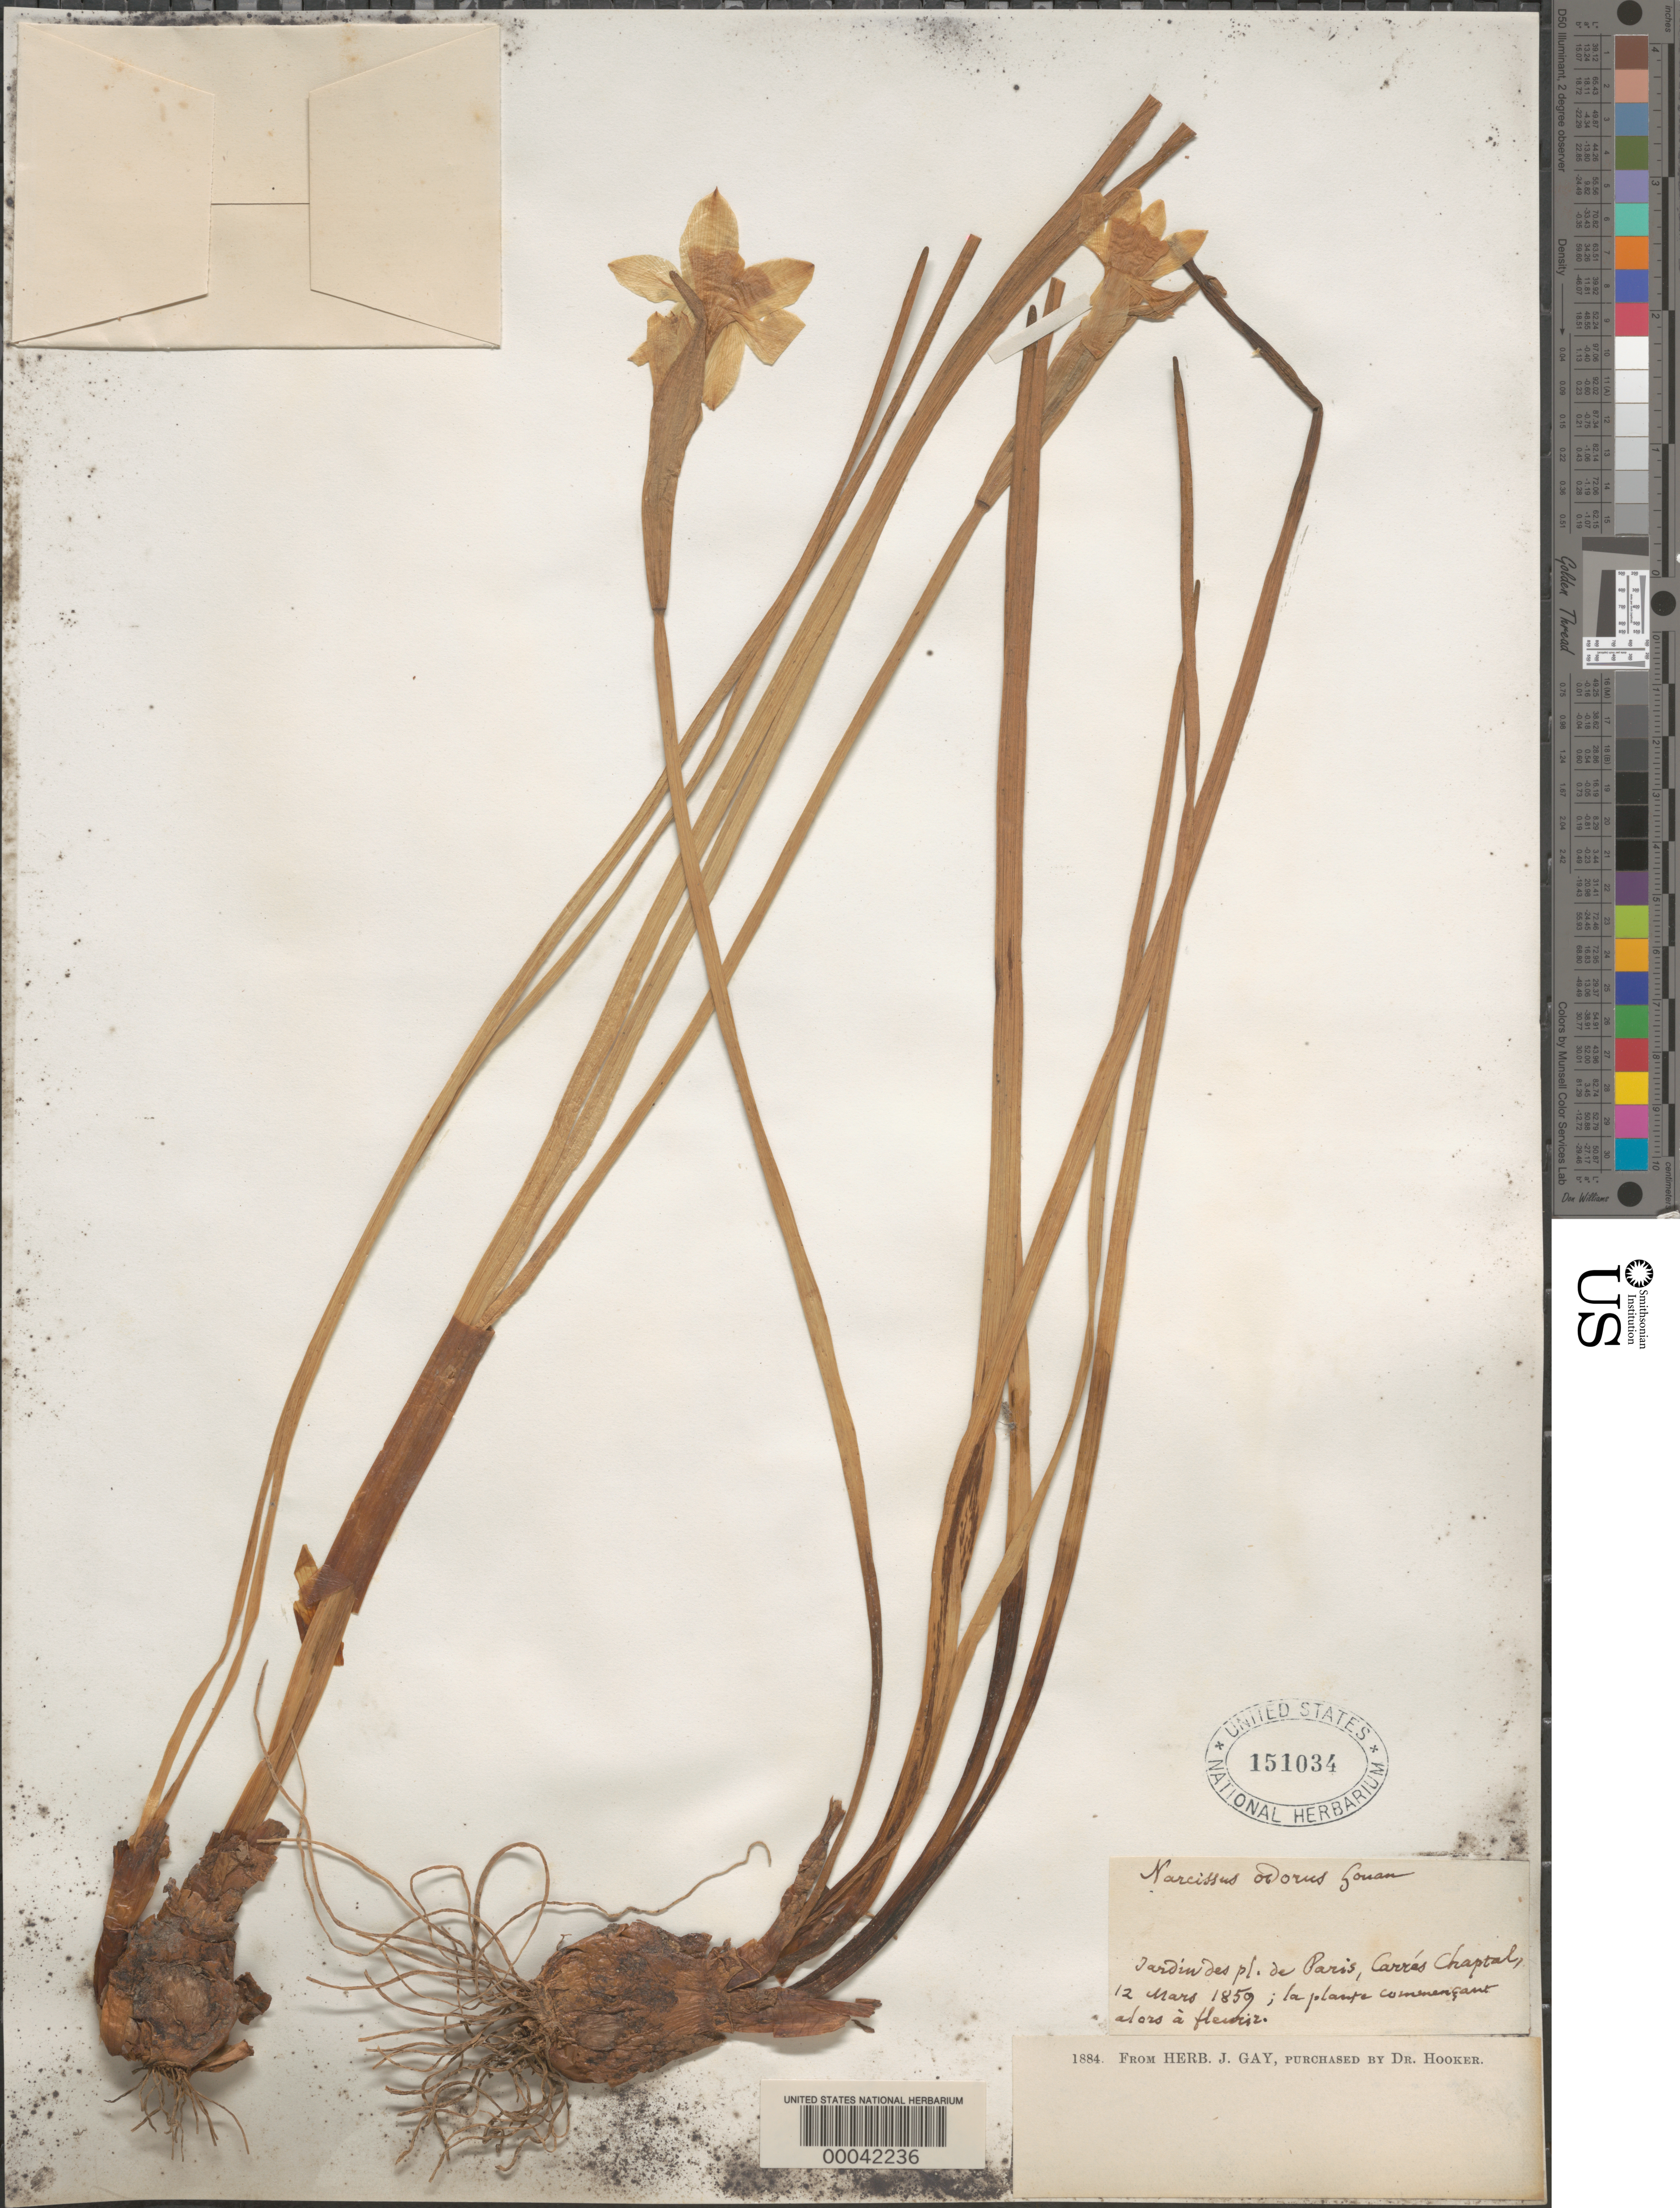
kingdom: Plantae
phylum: Tracheophyta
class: Liliopsida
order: Asparagales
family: Amaryllidaceae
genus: Narcissus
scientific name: Narcissus x odorus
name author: L.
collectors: ex herb. J. Gay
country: France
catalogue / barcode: US 151034